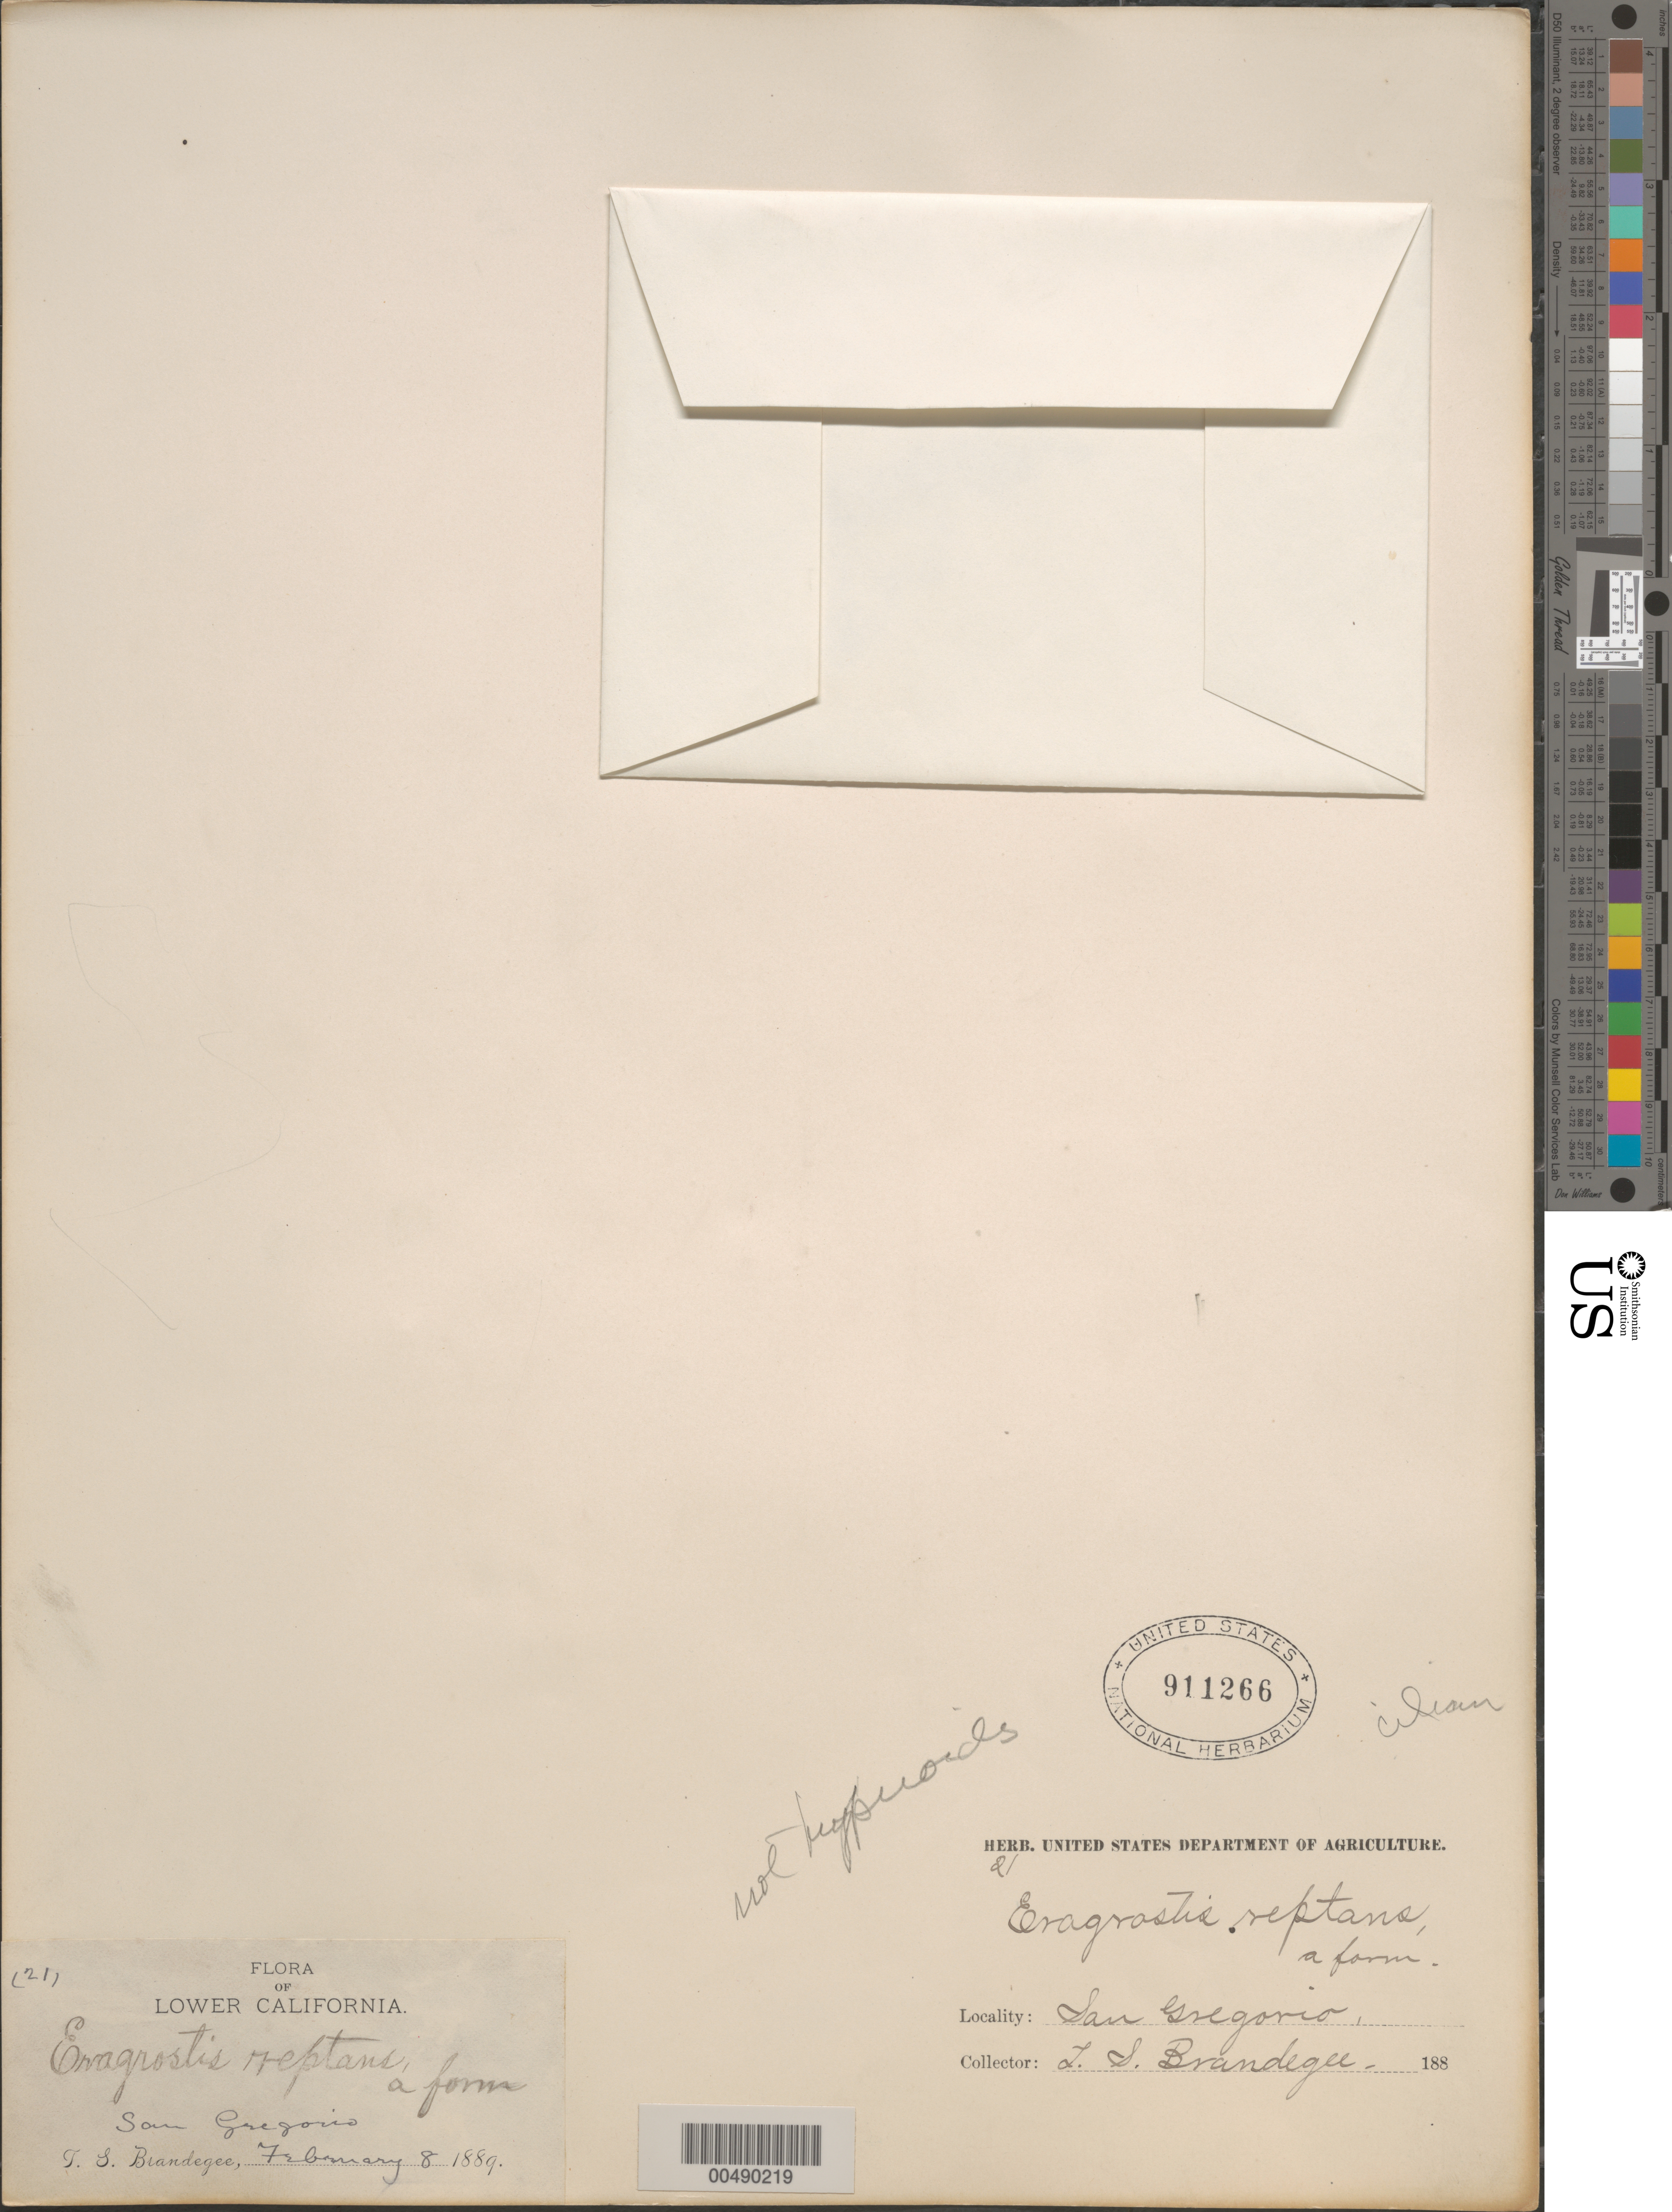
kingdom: Plantae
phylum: Tracheophyta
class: Liliopsida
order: Poales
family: Poaceae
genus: Eragrostis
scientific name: Eragrostis cilianensis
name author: (Bellardi) Vignolo ex Janch.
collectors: T. S. Brandegee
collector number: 21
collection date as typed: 8 Feb 1889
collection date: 1889-02-08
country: Mexico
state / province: Baja California Norte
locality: San Gregorio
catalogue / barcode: US 911266